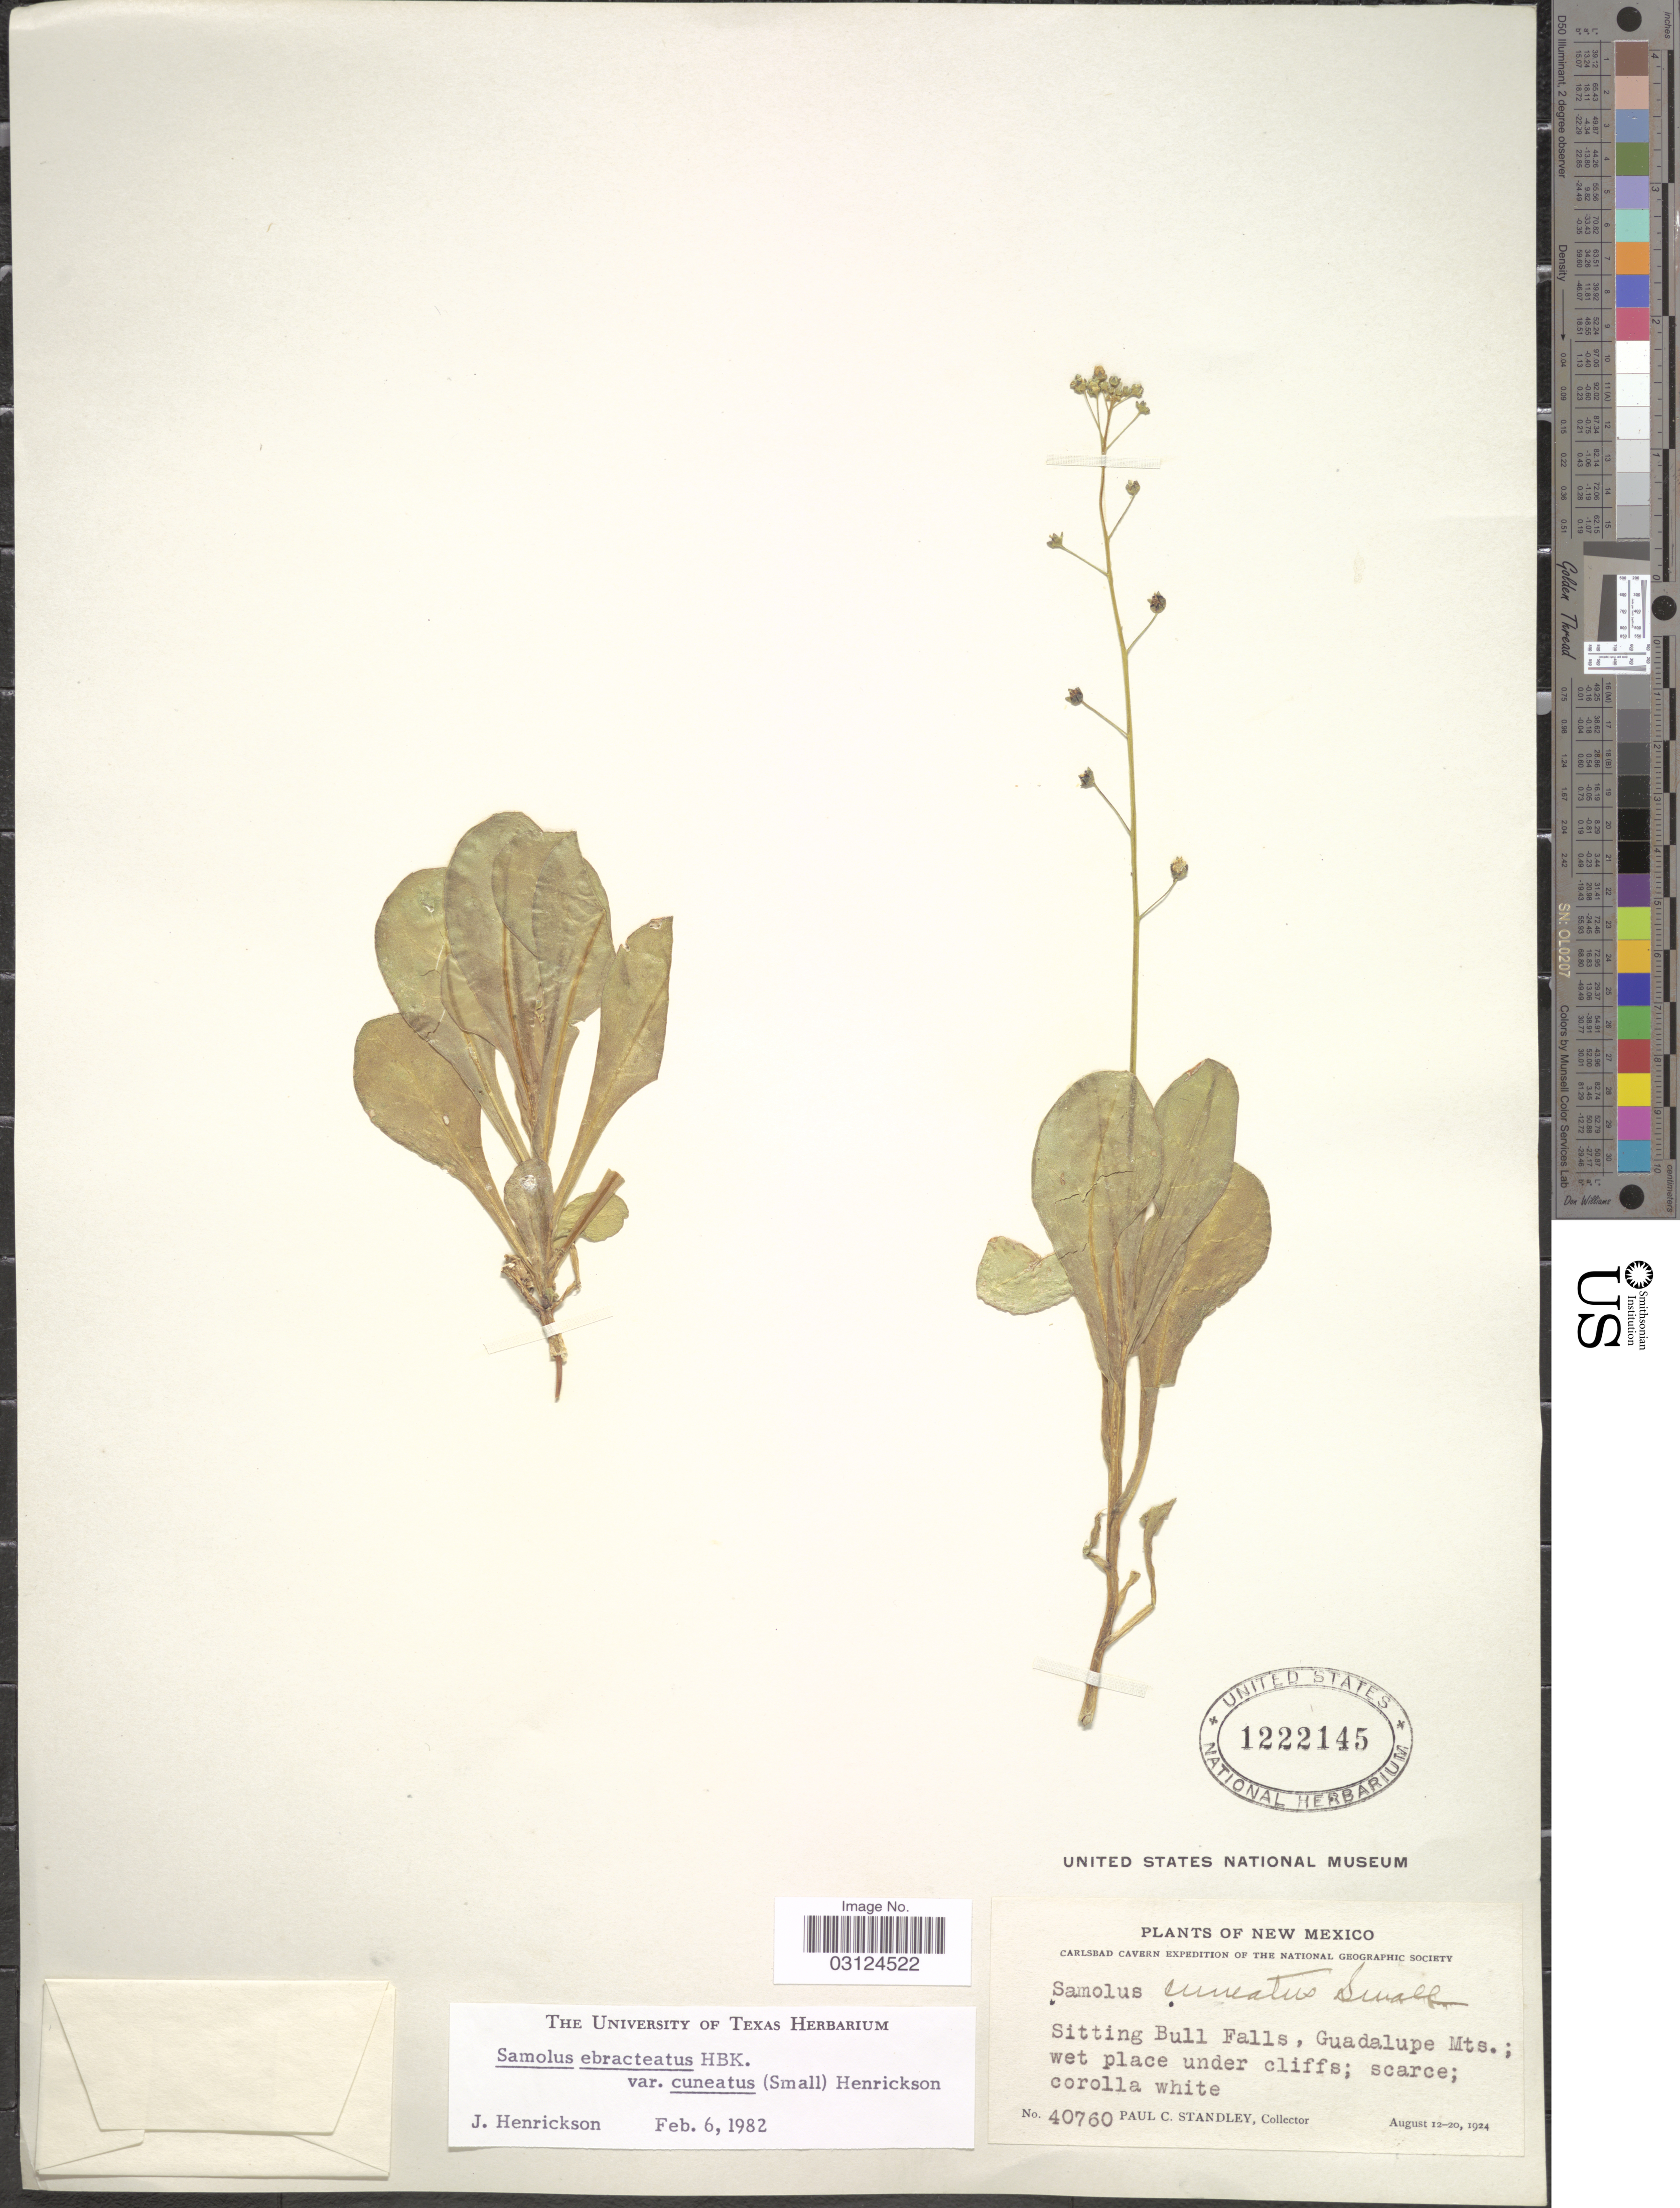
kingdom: Plantae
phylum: Tracheophyta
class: Magnoliopsida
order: Ericales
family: Primulaceae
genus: Samolus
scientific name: Samolus ebracteatus subsp. cuneatus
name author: (Small) R. Knuth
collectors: P. C. Standley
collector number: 40760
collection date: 1924-08-12/1924-08-20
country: United States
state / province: New Mexico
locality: Sitting Bull Falls, Guadalupe Mts.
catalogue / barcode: US 1222145